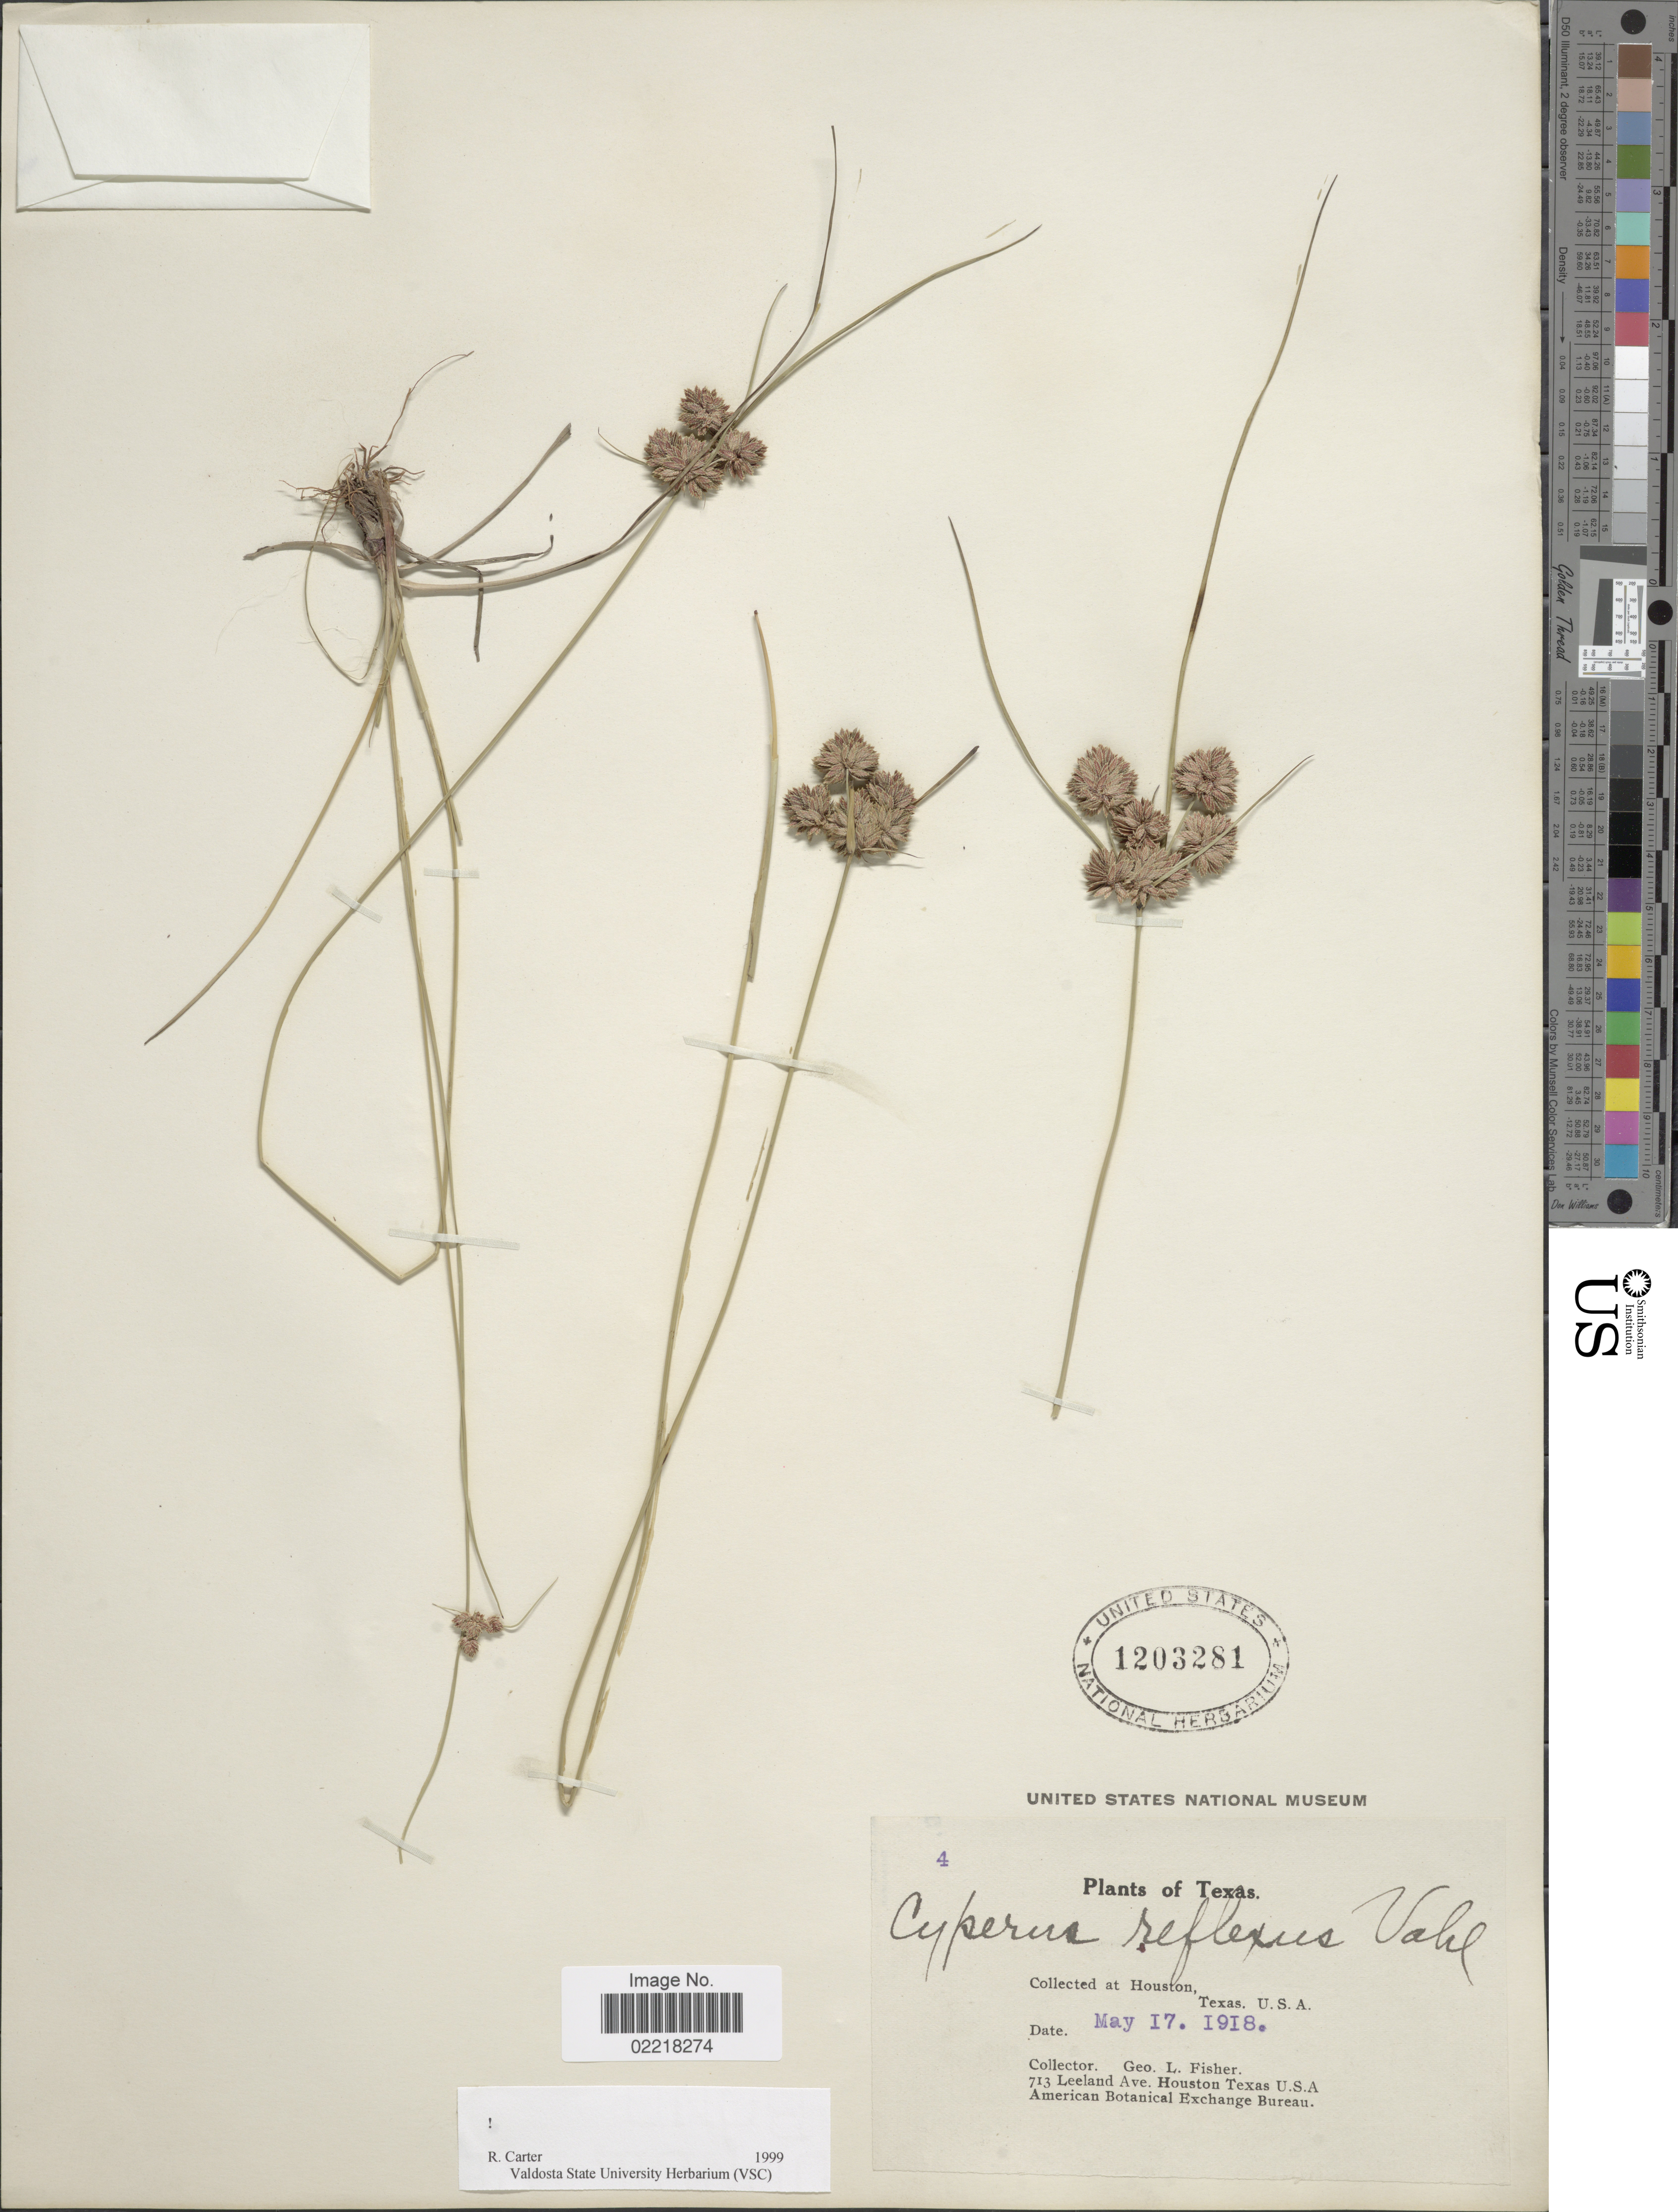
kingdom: Plantae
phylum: Tracheophyta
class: Liliopsida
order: Poales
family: Cyperaceae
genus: Cyperus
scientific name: Cyperus reflexus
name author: Vahl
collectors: G. L. Fisher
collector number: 4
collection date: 1918-05-17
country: United States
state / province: Texas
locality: Houston, U.S.A.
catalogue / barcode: US 1203281